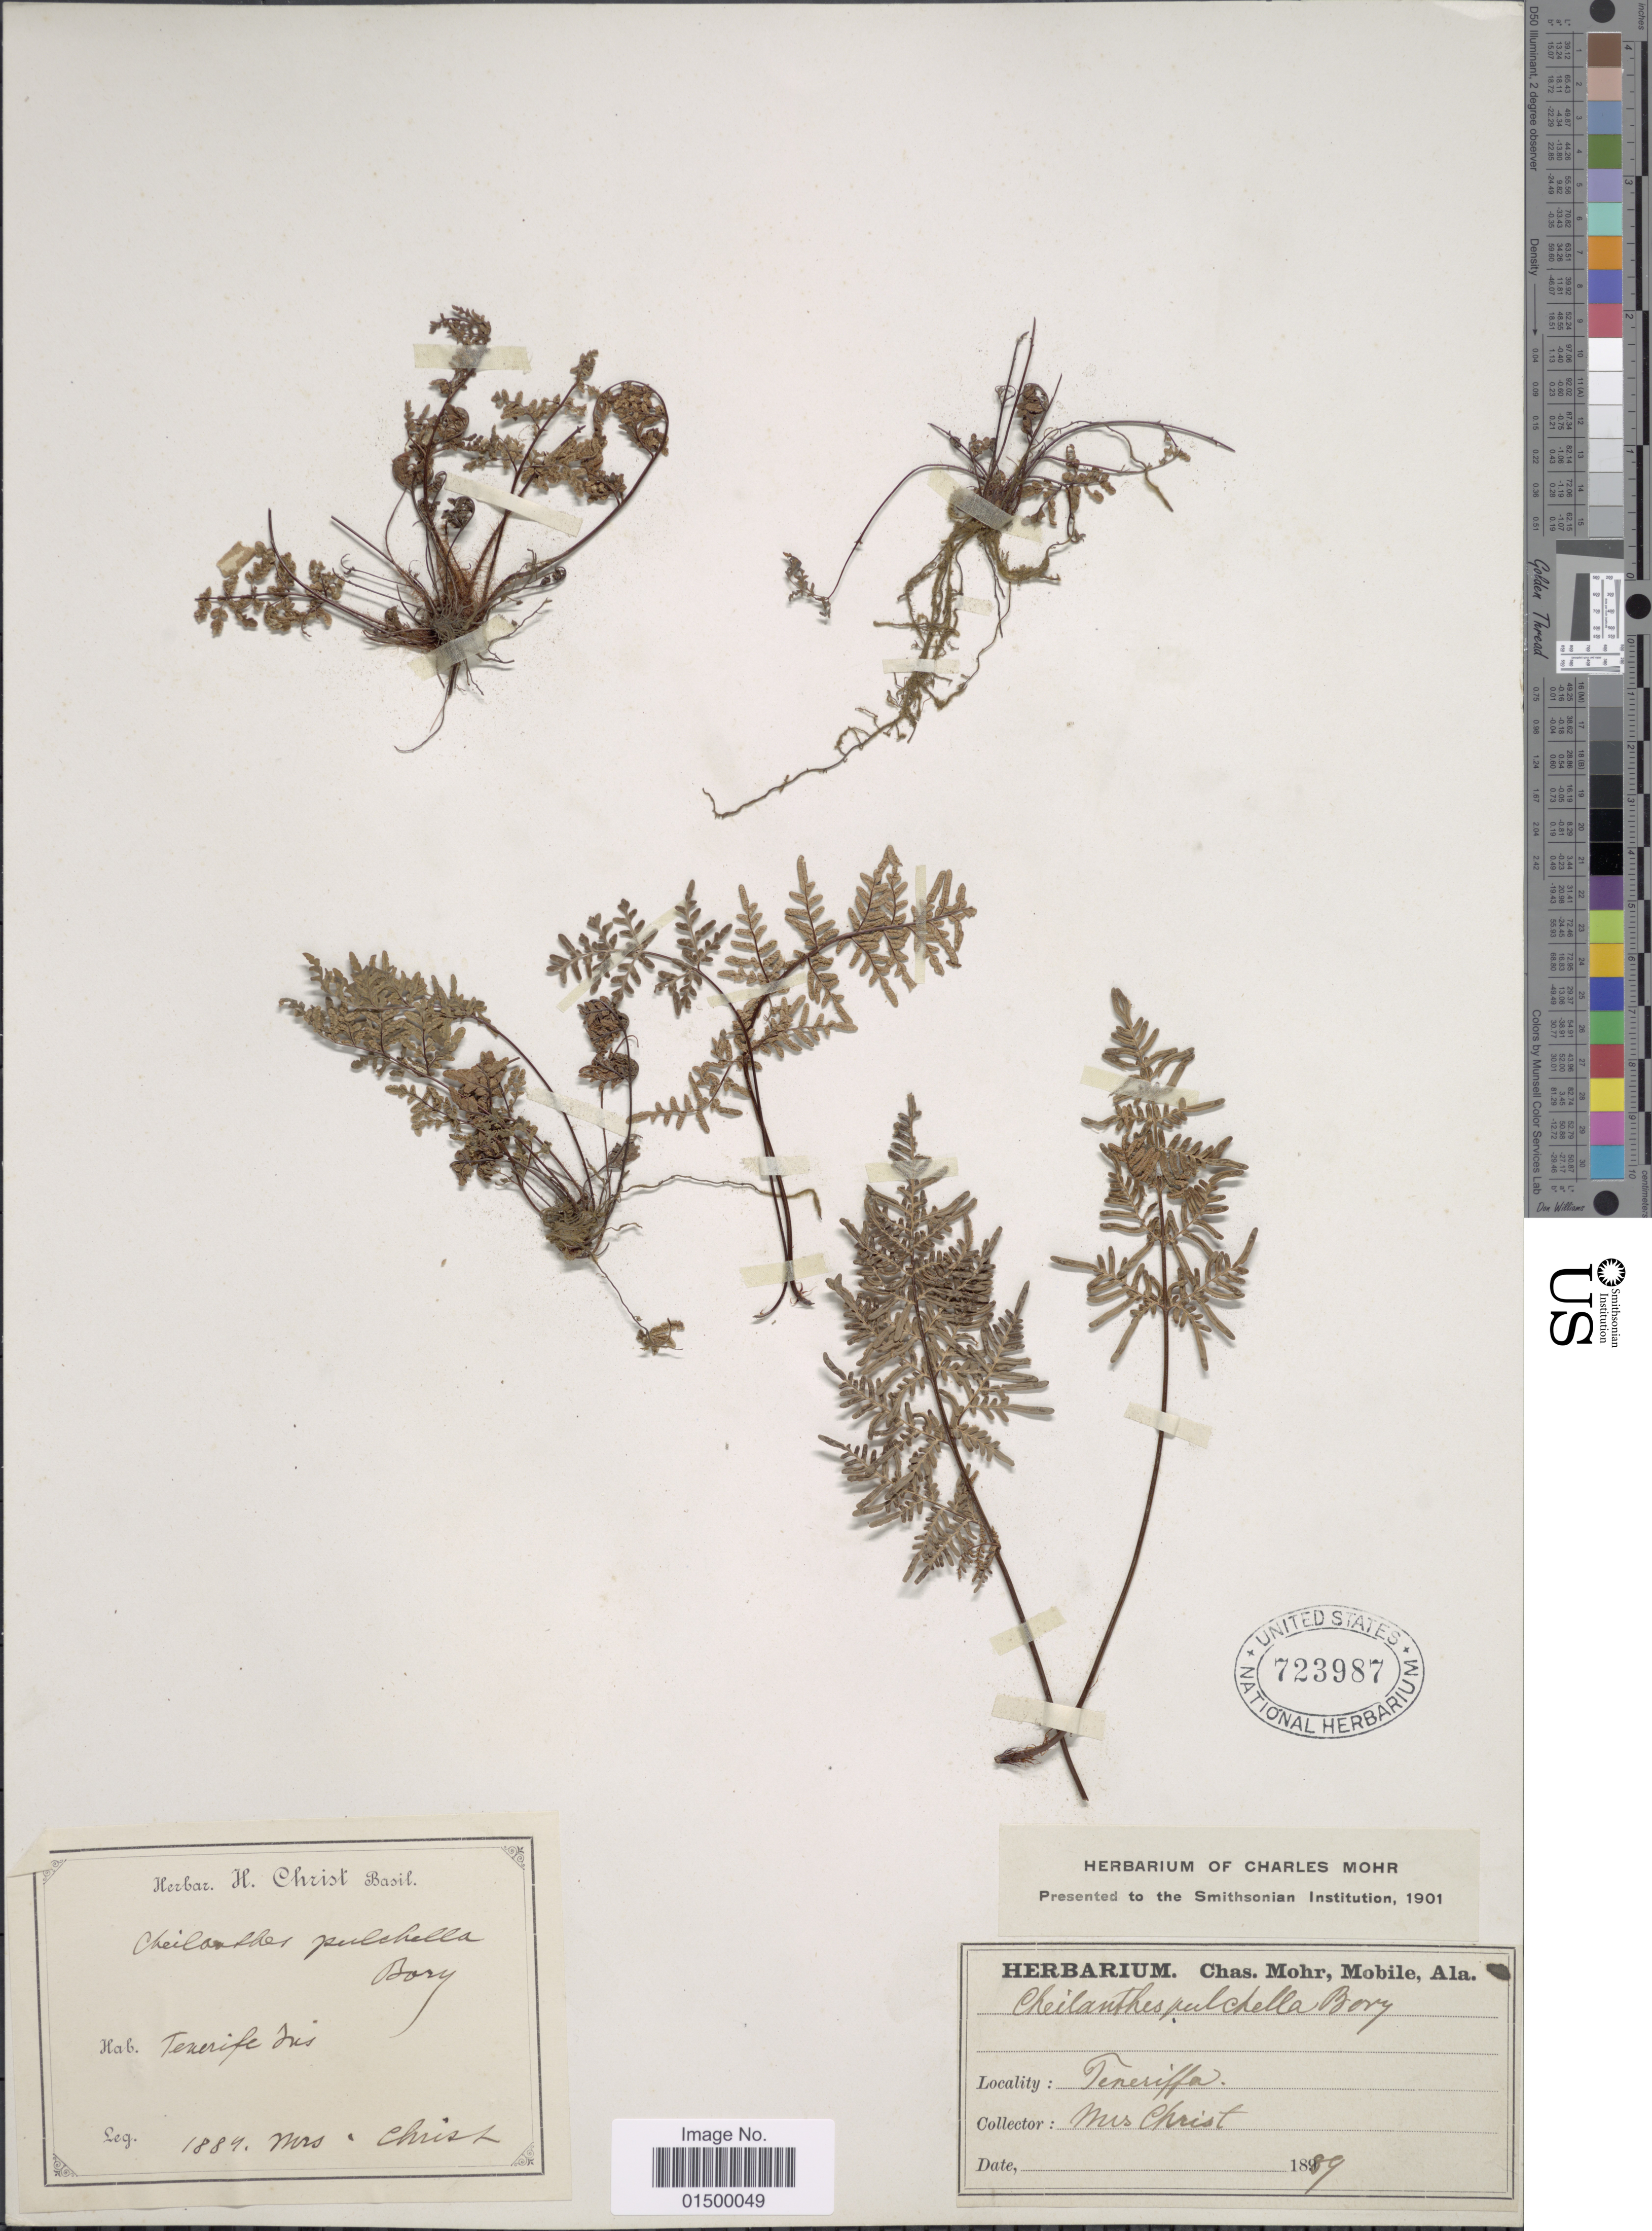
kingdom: Plantae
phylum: Tracheophyta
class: Polypodiopsida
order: Polypodiales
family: Pteridaceae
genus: Cheilanthes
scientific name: Cheilanthes pulchella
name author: Bory ex Willd.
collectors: Christ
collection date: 1889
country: Spain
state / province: Canarias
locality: Tenerifa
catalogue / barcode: US 723987